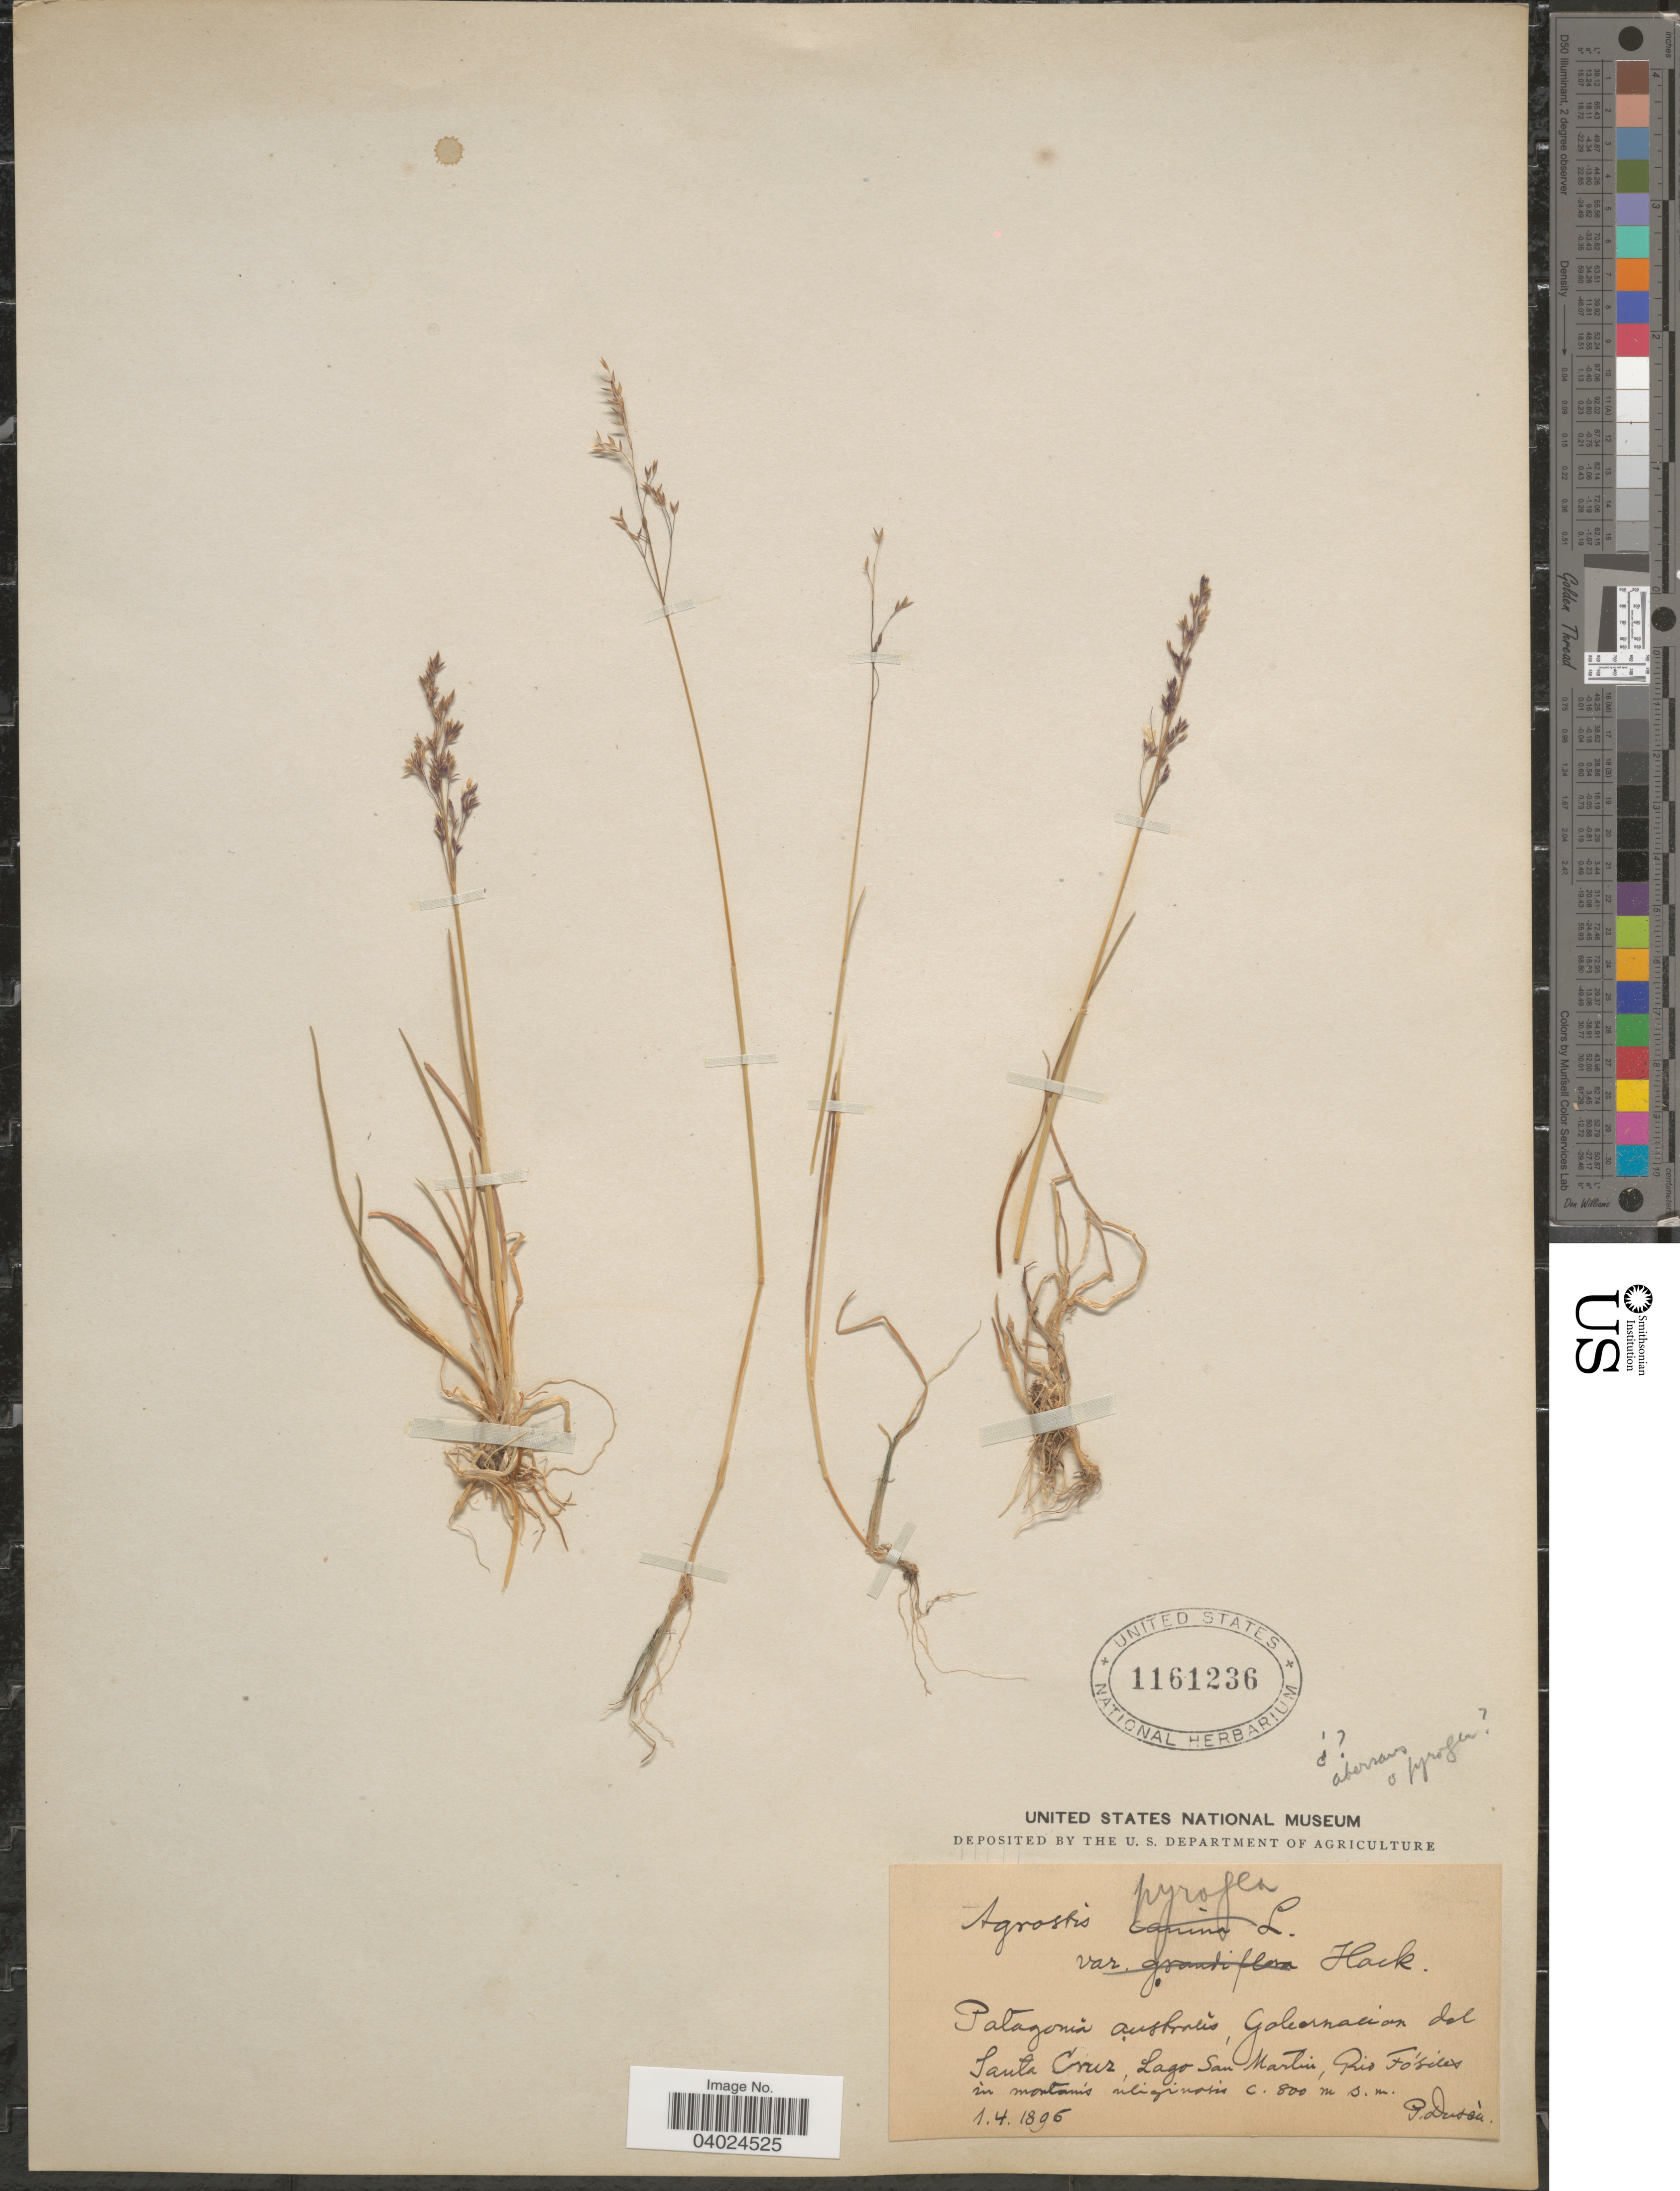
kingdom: Plantae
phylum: Tracheophyta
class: Liliopsida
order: Poales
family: Poaceae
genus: Agrostis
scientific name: Agrostis perennans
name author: (Walter) Tuck.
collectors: P. Dusén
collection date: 1896-04-01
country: Argentina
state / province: Santa Cruz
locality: Patagonia australis, Gobarnacion del Santa Cruz, Lago San Martin, Rio Fósiles in montanis uliginosis.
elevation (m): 800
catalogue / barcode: US 1161236